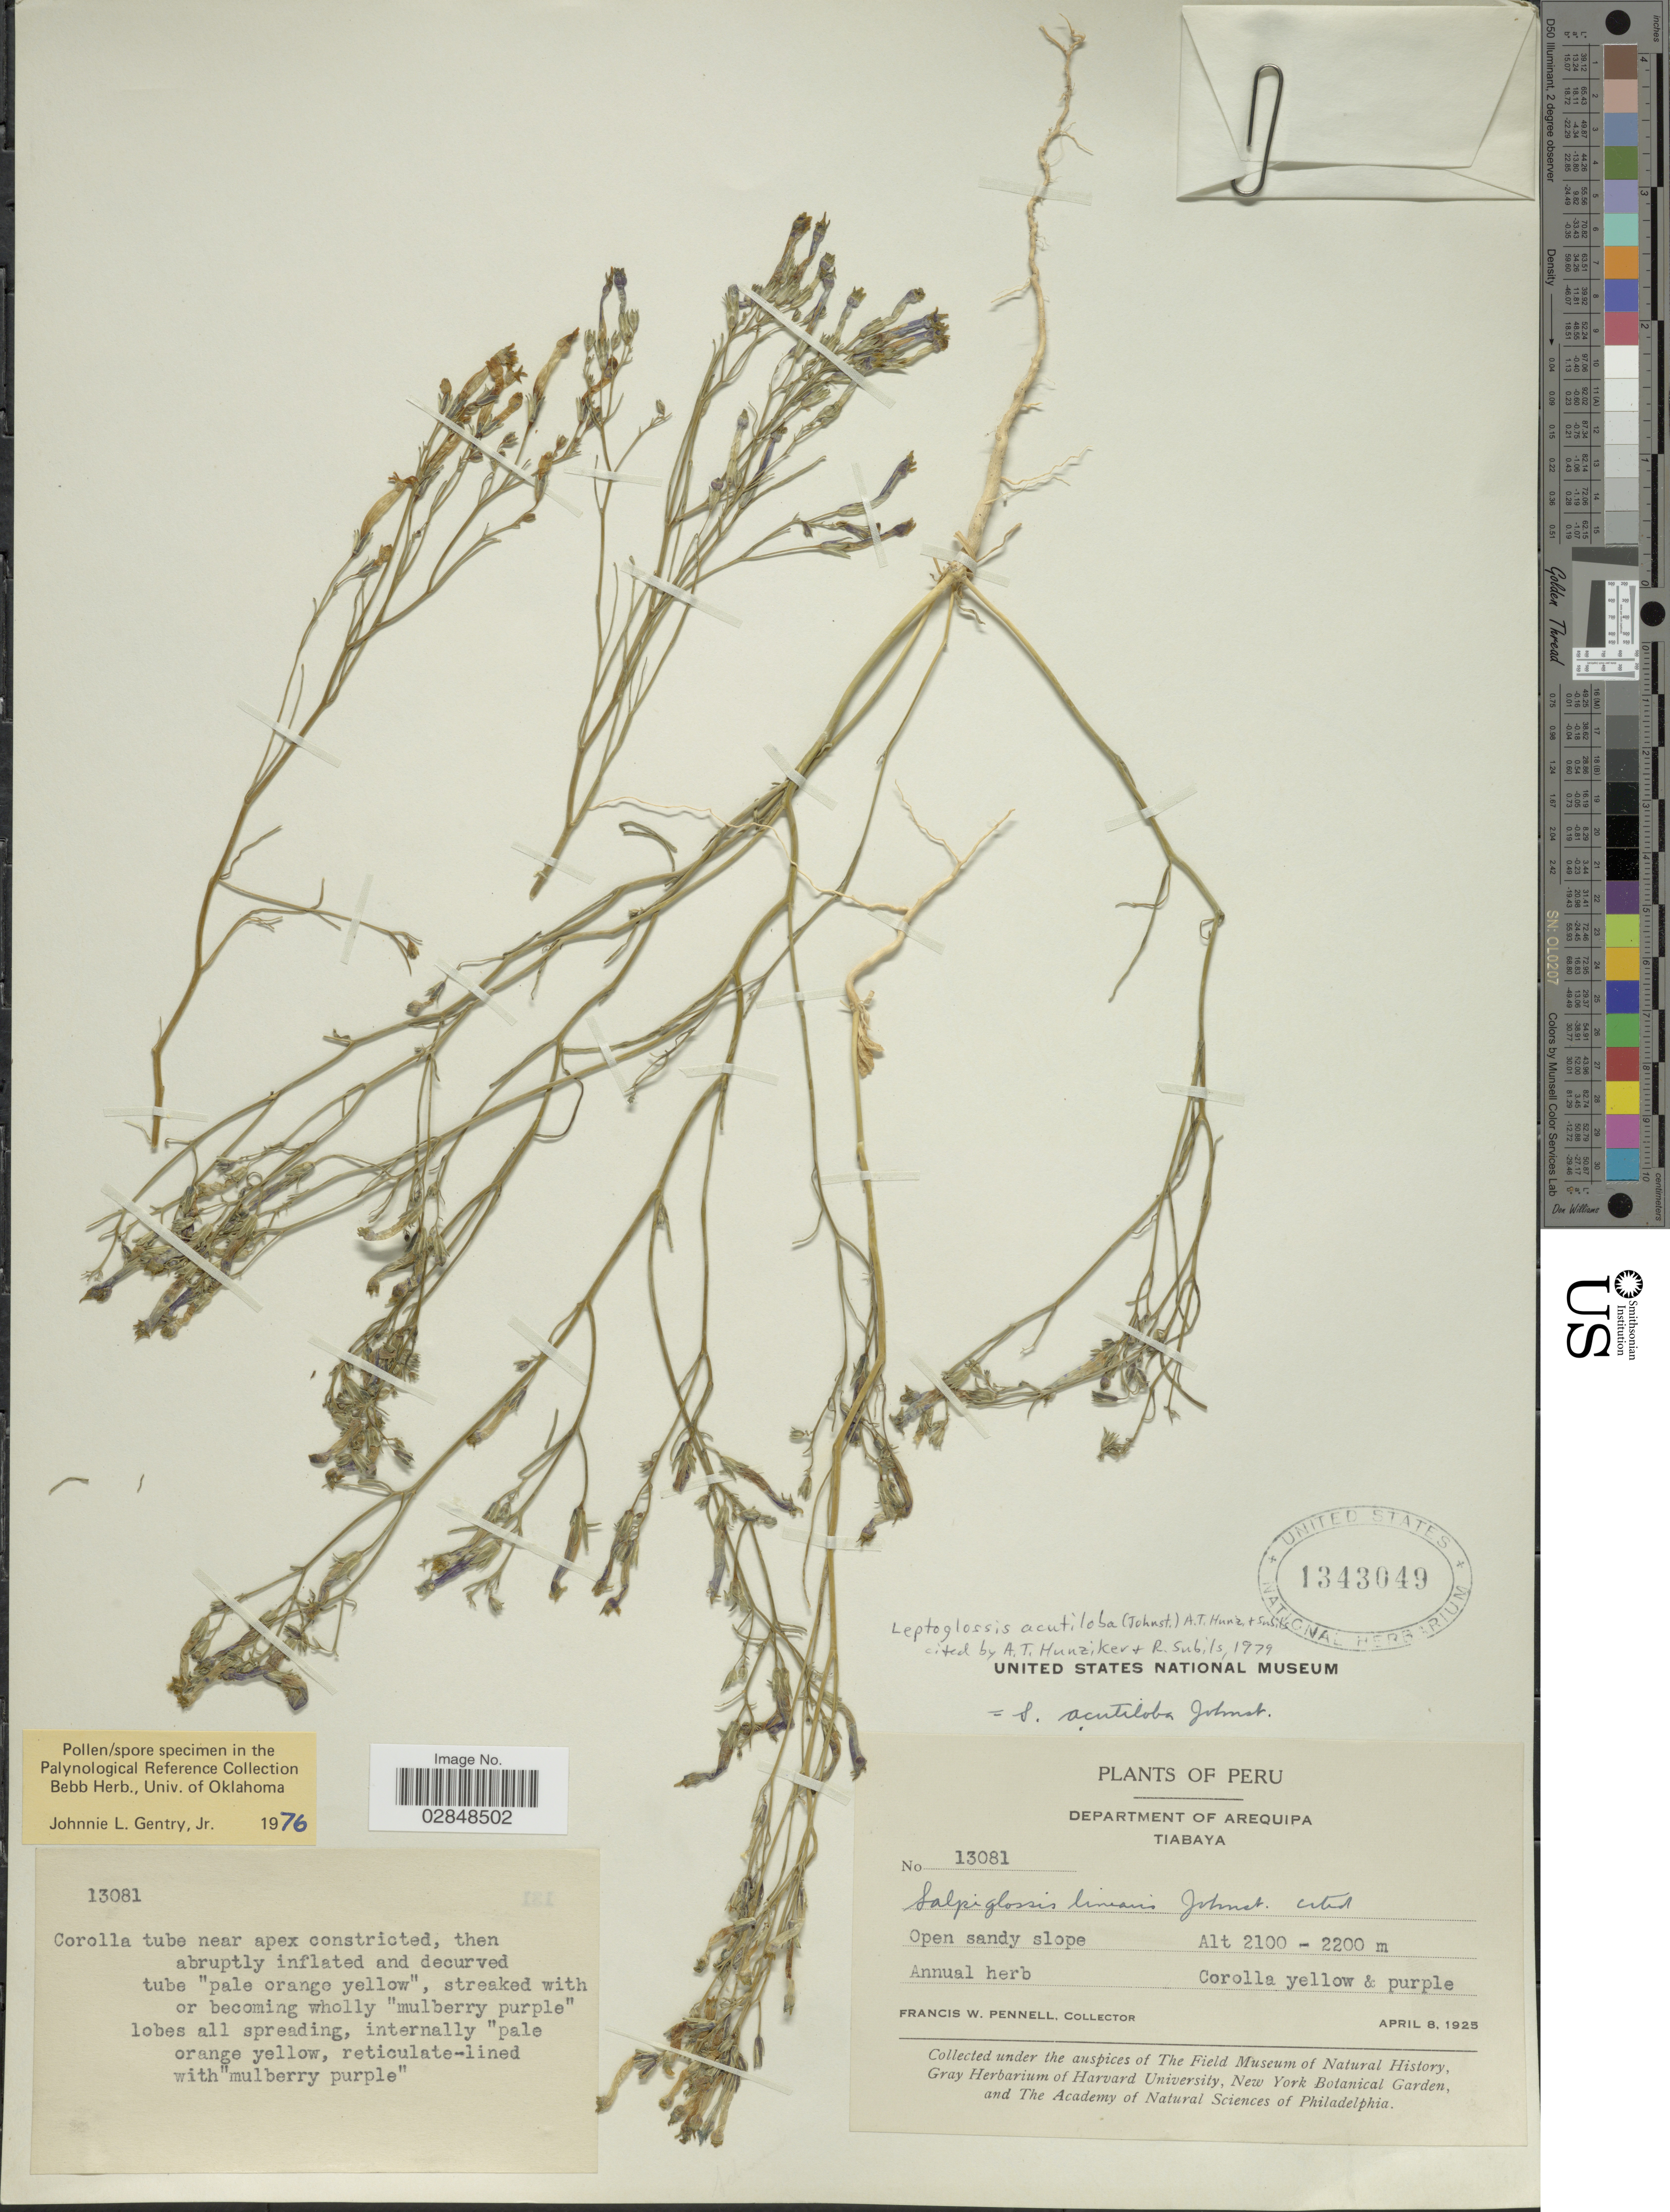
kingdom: Plantae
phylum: Tracheophyta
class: Magnoliopsida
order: Solanales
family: Solanaceae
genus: Leptoglossis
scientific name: Leptoglossis acutiloba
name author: (I.M. Johnst.) Hunziker & Subils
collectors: F. W. Pennell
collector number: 13081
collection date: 1925-04-08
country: Peru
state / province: Arequipa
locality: Department of Arequipa. Tiabaya.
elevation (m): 2100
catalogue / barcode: US 1343049